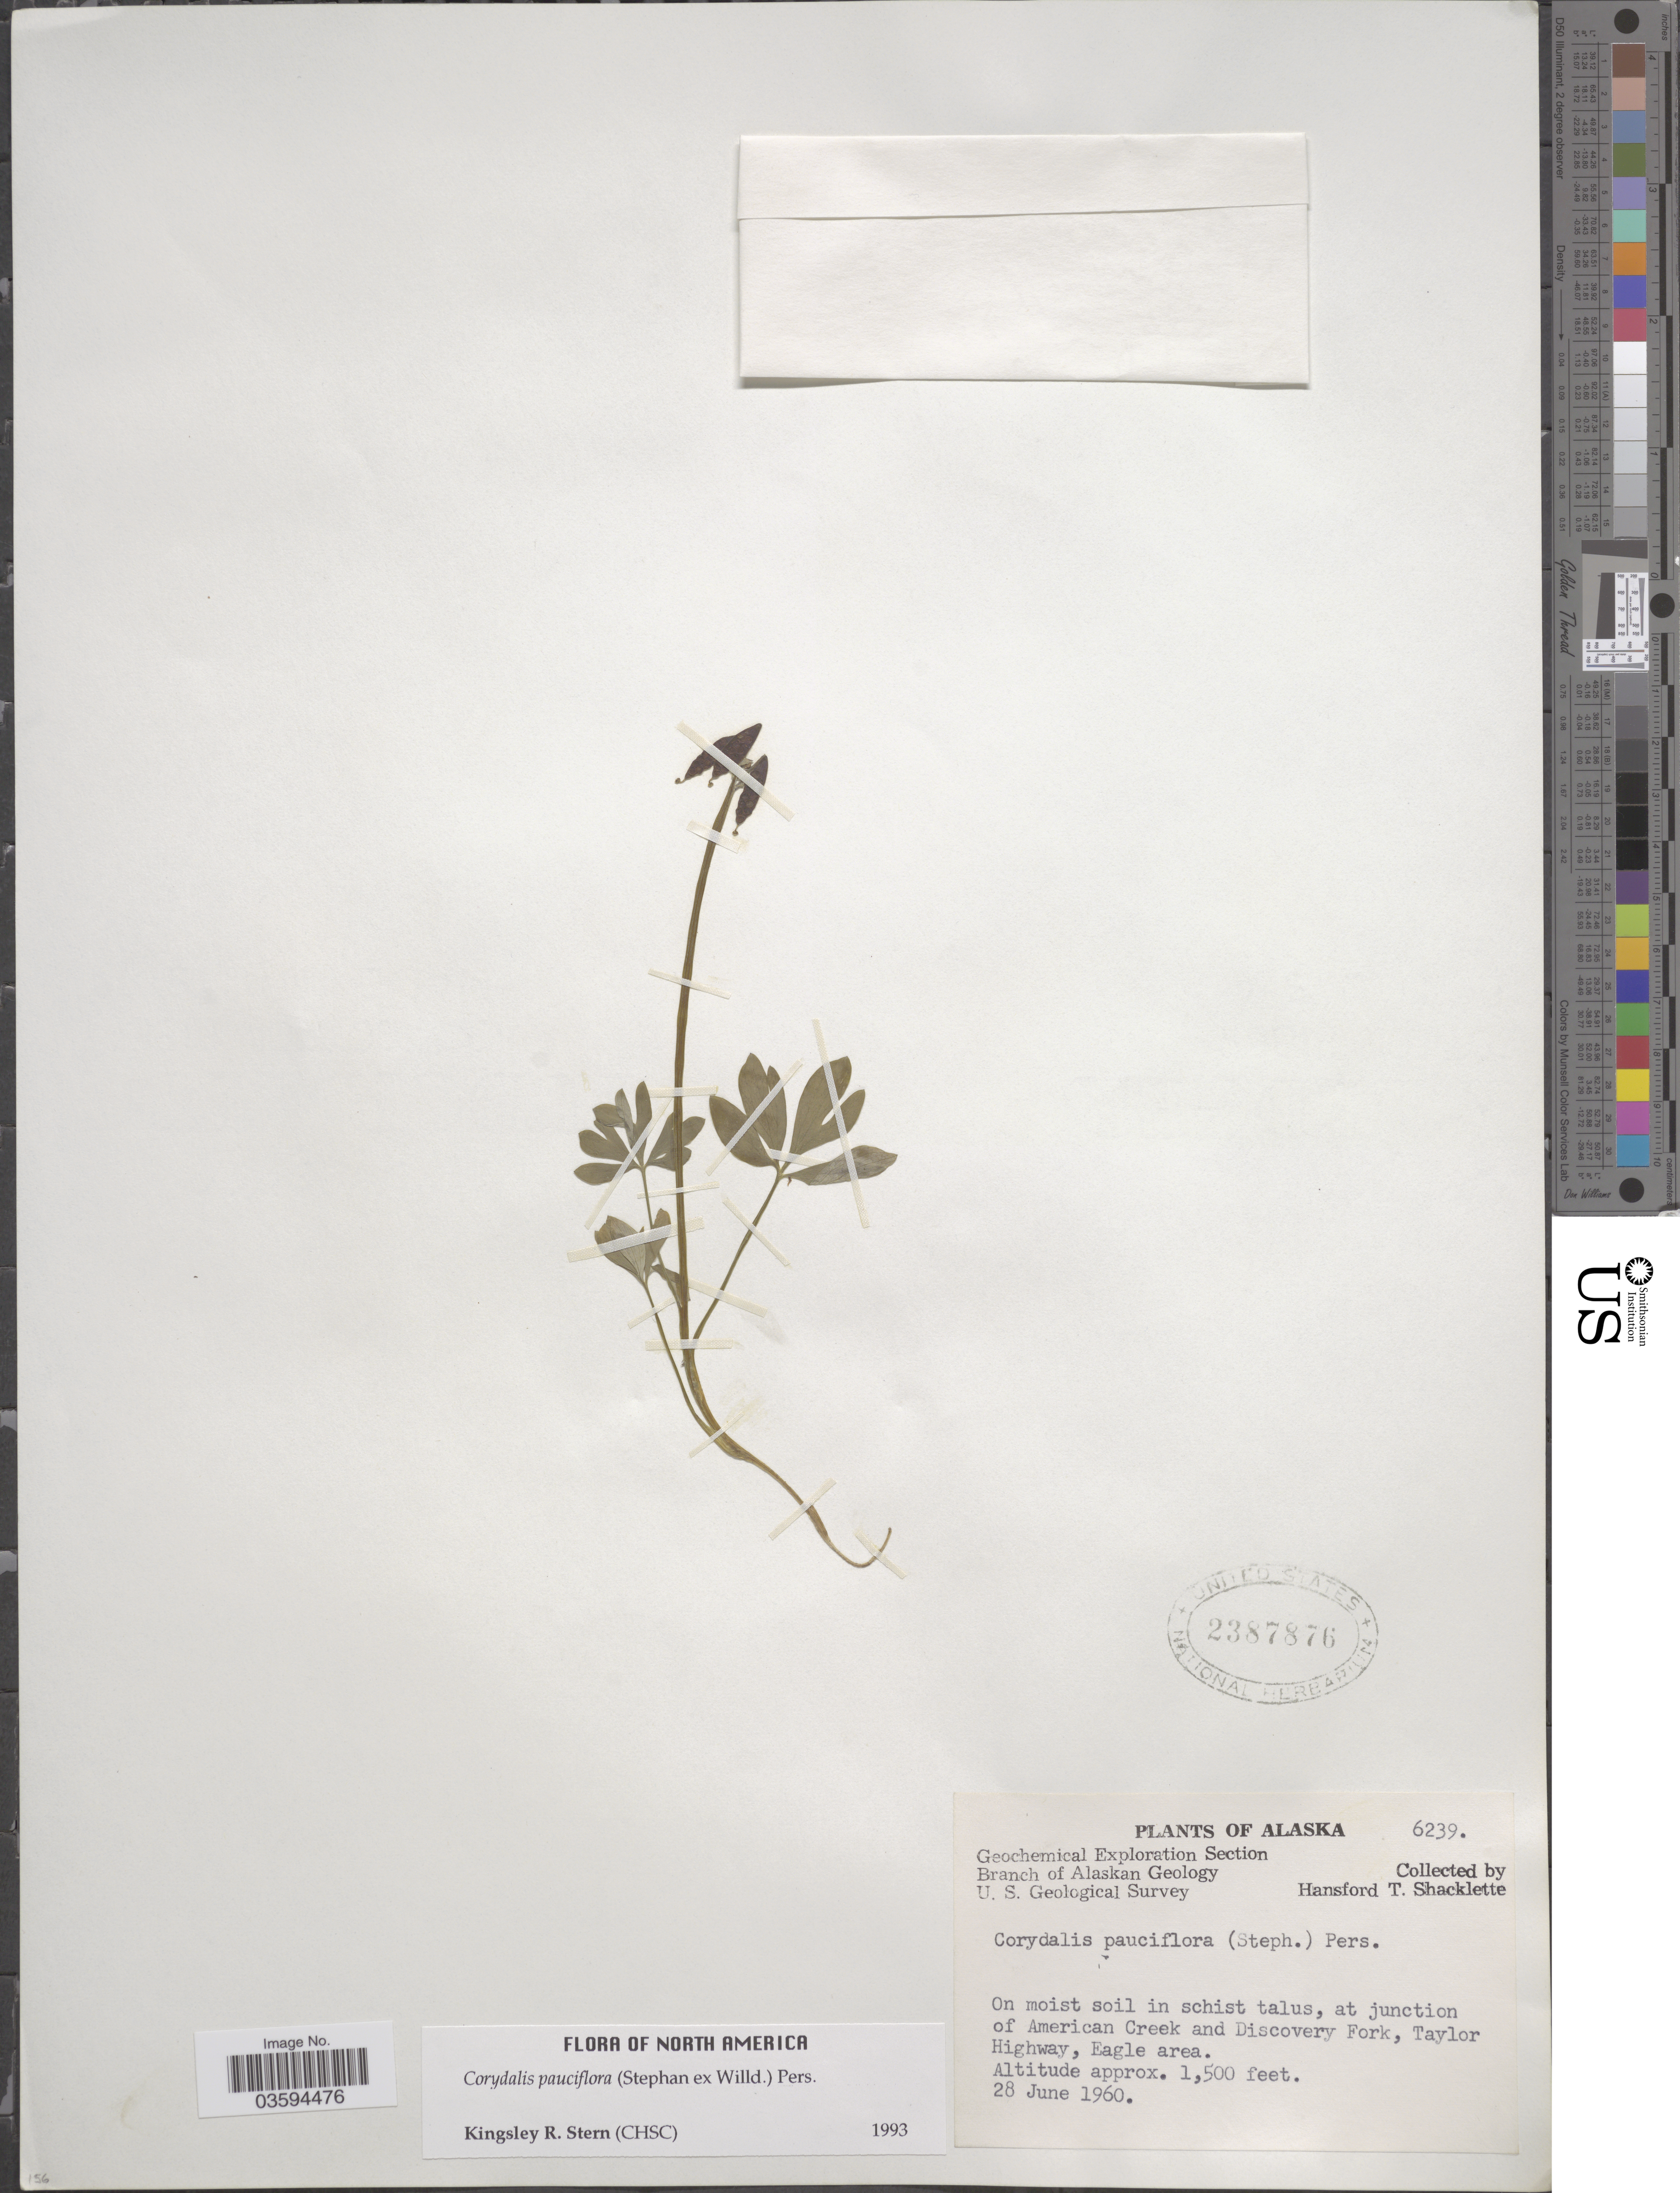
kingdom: Plantae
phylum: Tracheophyta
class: Magnoliopsida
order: Ranunculales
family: Papaveraceae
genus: Corydalis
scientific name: Corydalis pauciflora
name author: (Stephan) Pers.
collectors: H. Shacklette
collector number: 6239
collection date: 1960-06-28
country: United States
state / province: Alaska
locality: At junction of American Creek and Discovery Fork, Taylor Highway, Eagle area.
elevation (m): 457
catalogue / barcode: US 2387876